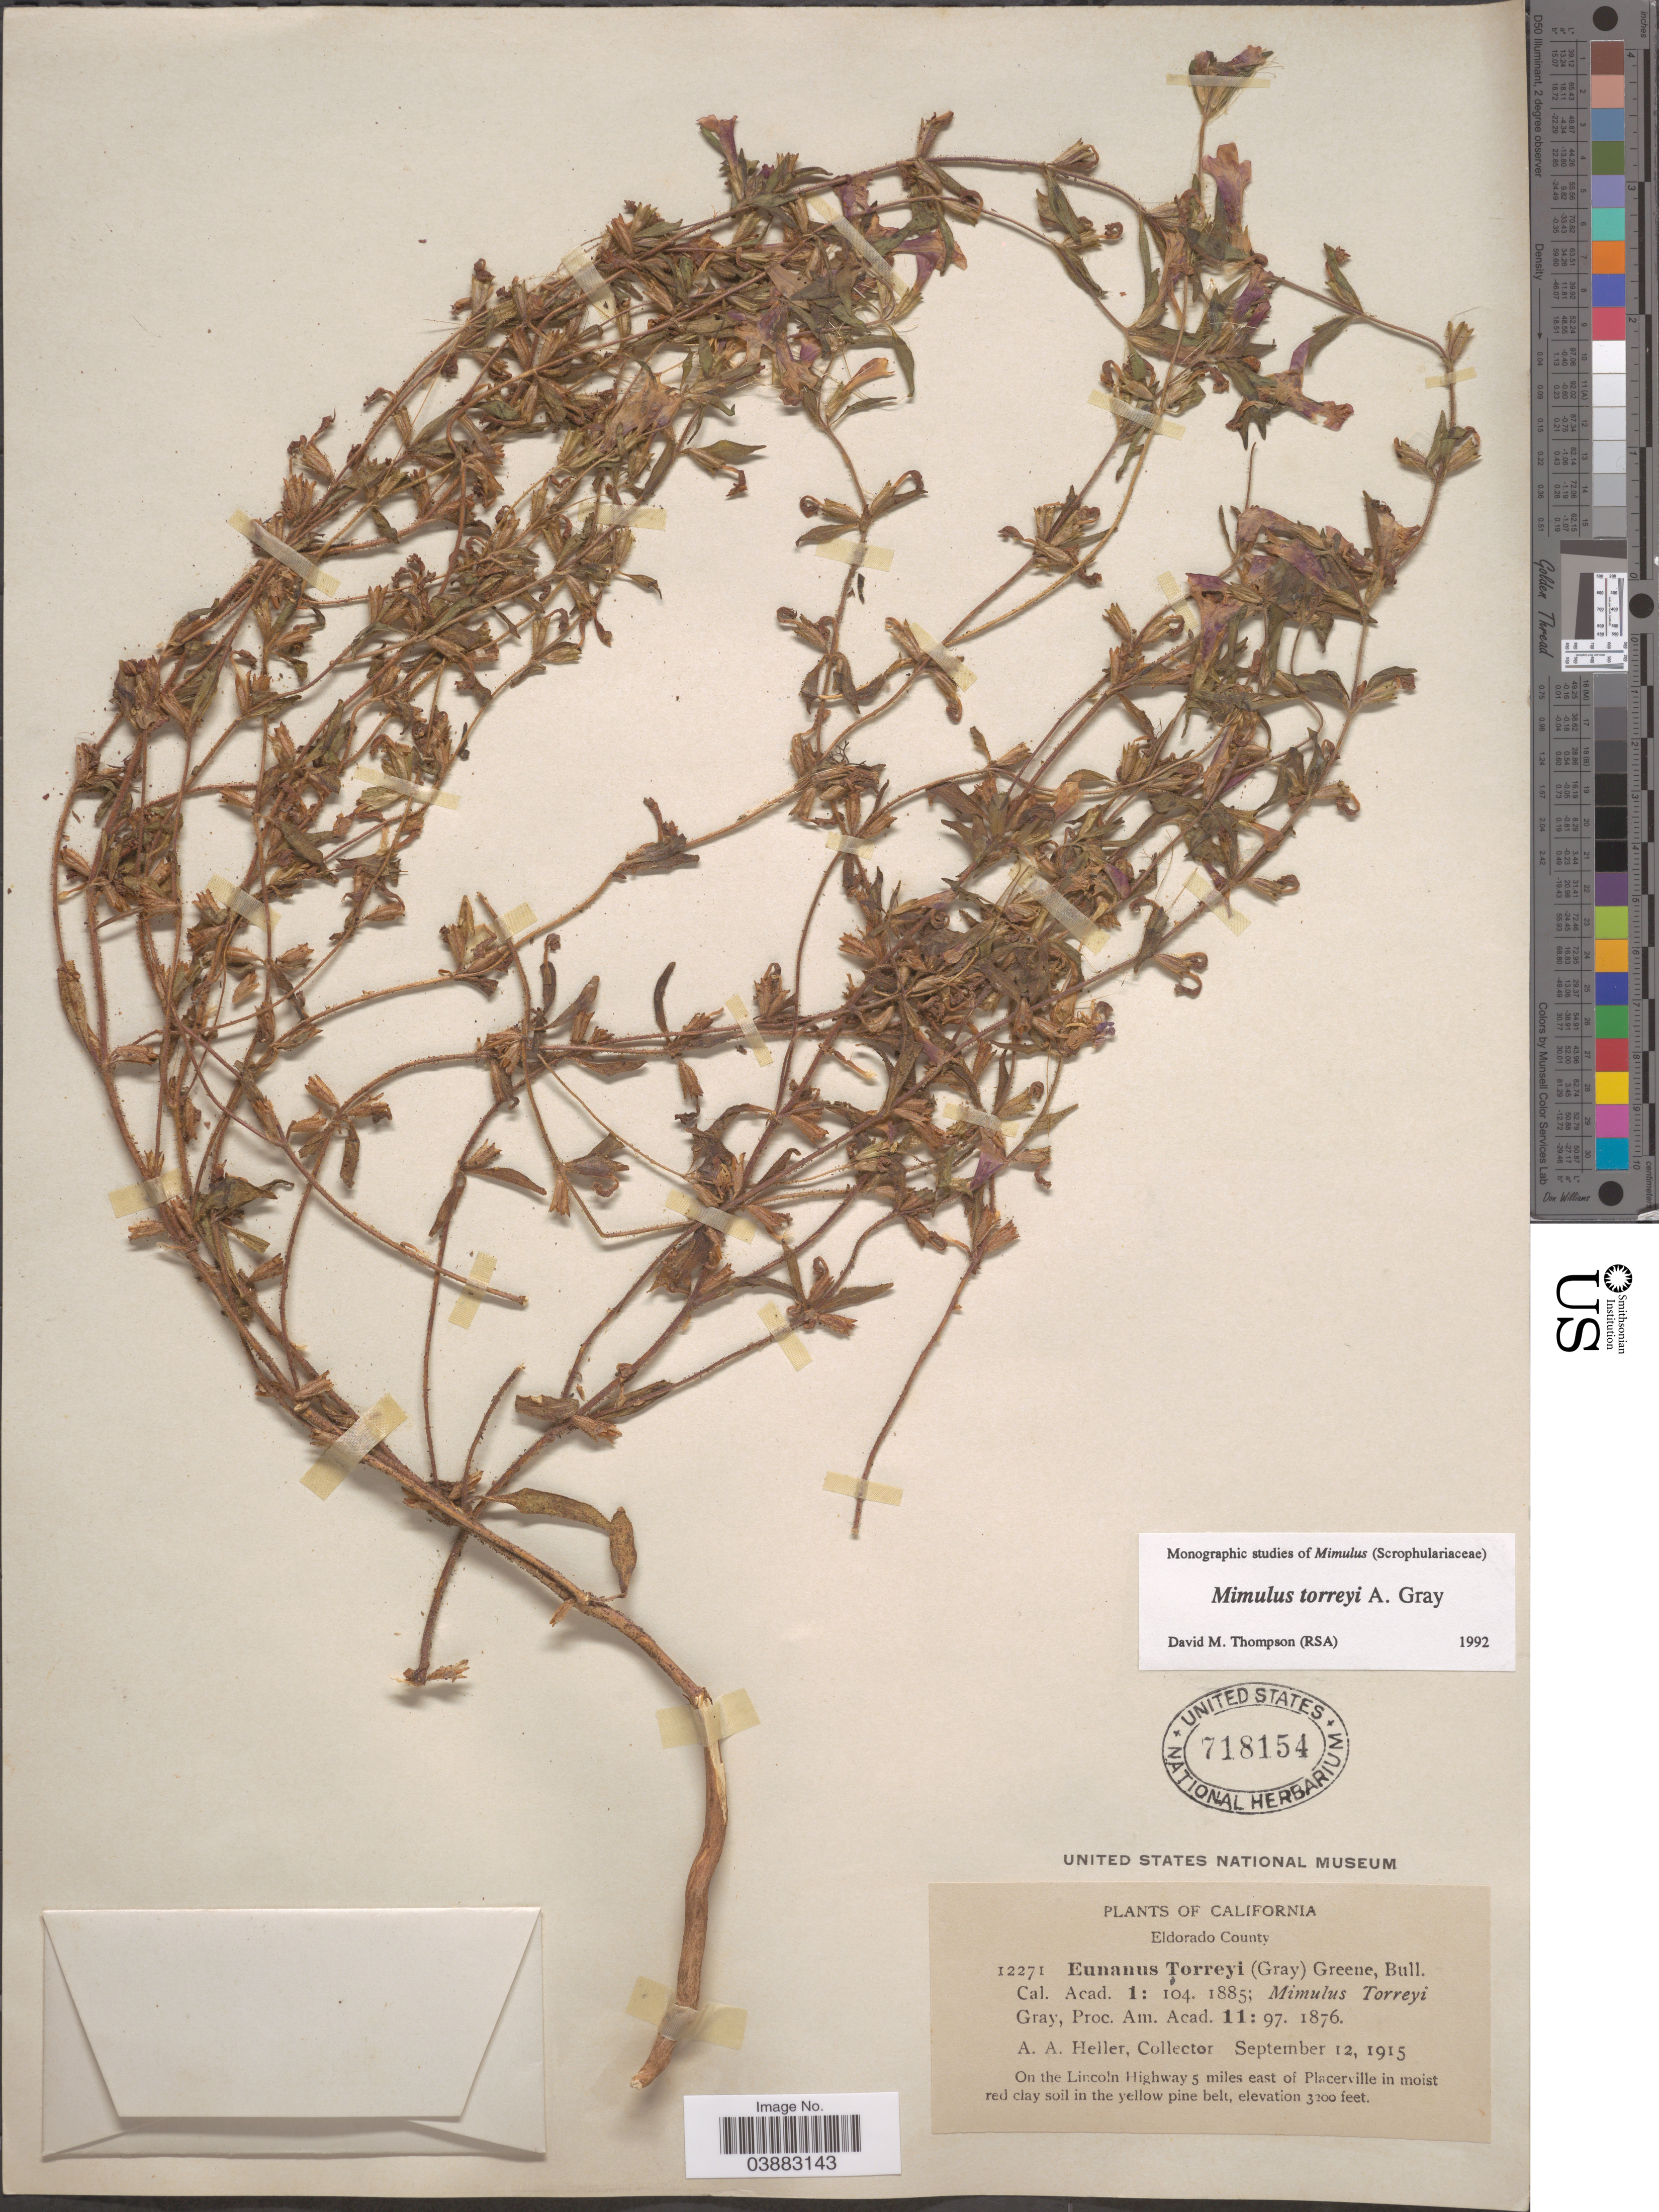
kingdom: Plantae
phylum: Tracheophyta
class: Magnoliopsida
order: Lamiales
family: Phrymaceae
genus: Mimulus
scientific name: Mimulus torreyi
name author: A. Gray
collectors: A. A. Heller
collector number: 12271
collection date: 1915-09-12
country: United States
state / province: California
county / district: El Dorado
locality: Eldorado County. On the Lincoln Highway 5 miles east of Placerville in moist red clay soil in the yellow pine belt.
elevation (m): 975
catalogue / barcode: US 718154